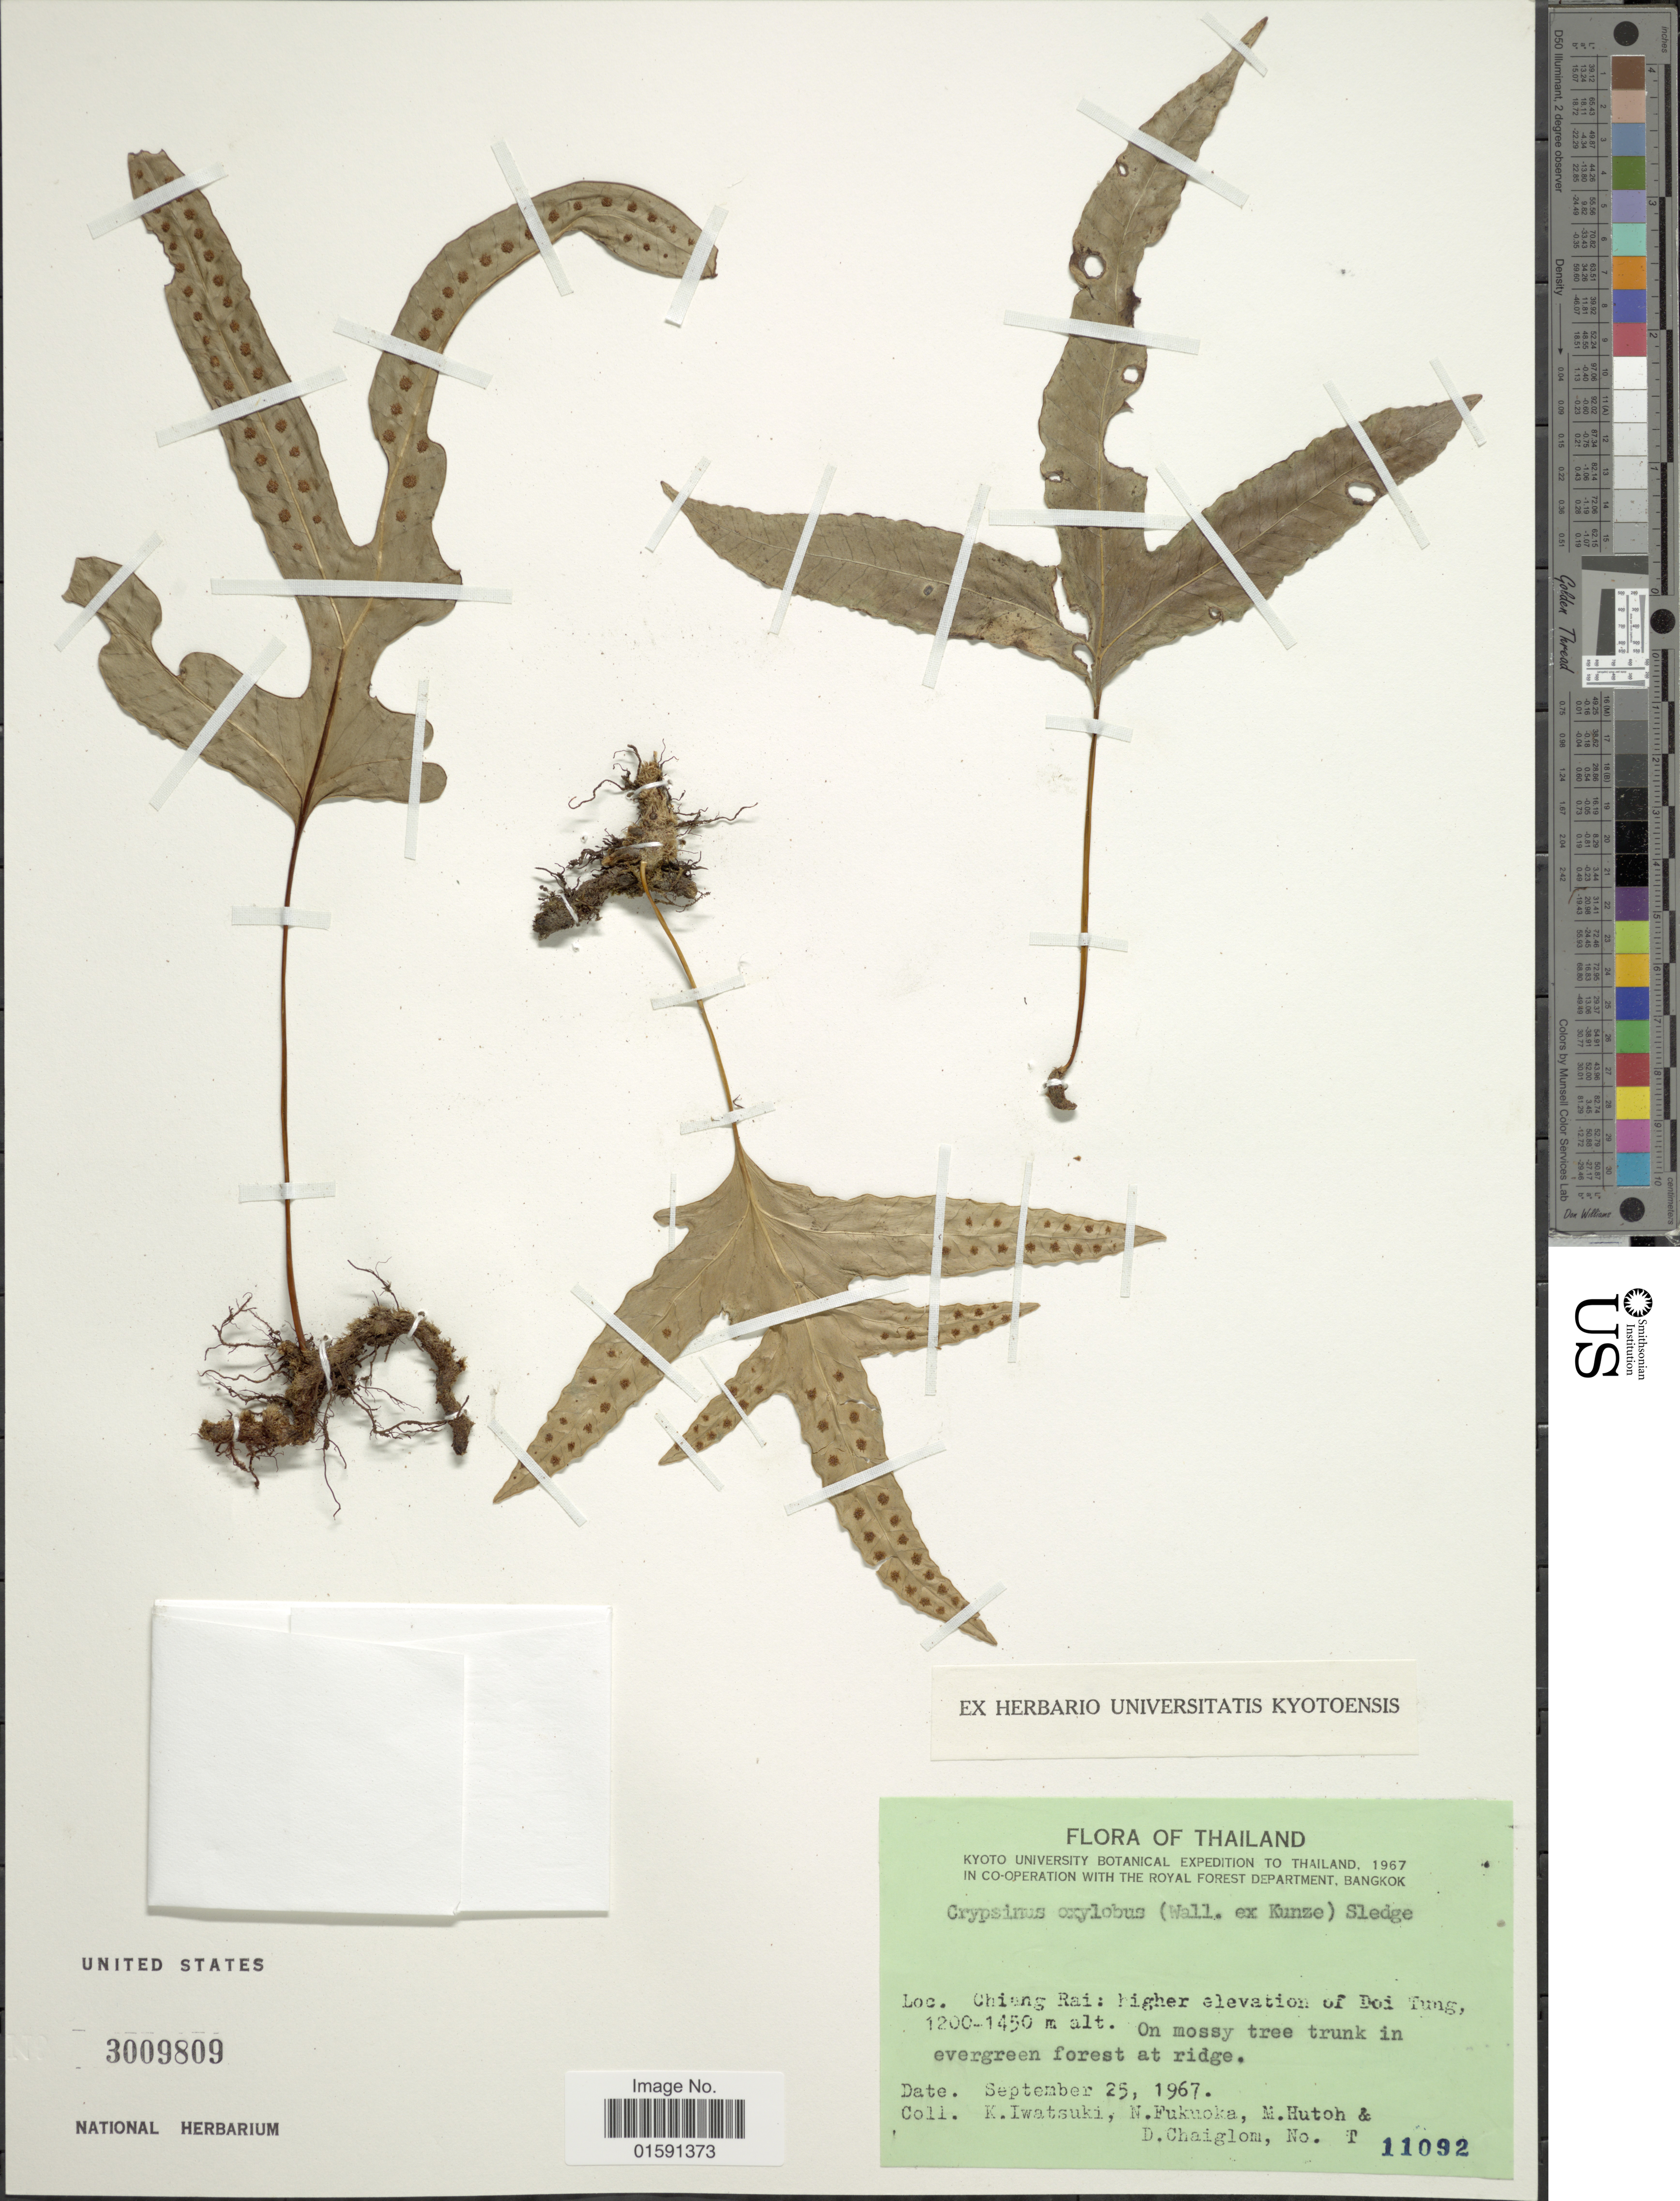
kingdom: Plantae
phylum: Tracheophyta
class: Polypodiopsida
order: Polypodiales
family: Polypodiaceae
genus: Selliguea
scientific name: Selliguea oxyloba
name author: (Wall. ex Kunze) Fraser-Jenk.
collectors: K. Iwatsuki, N. Fukuoka, M. Hutoh & D. Chaiglom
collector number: T 11092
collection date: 1967-09-25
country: Thailand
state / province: Chiang Rai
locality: Chiang Rai: higher elevation of Doi Tung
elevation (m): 1200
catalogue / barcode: US 3009809